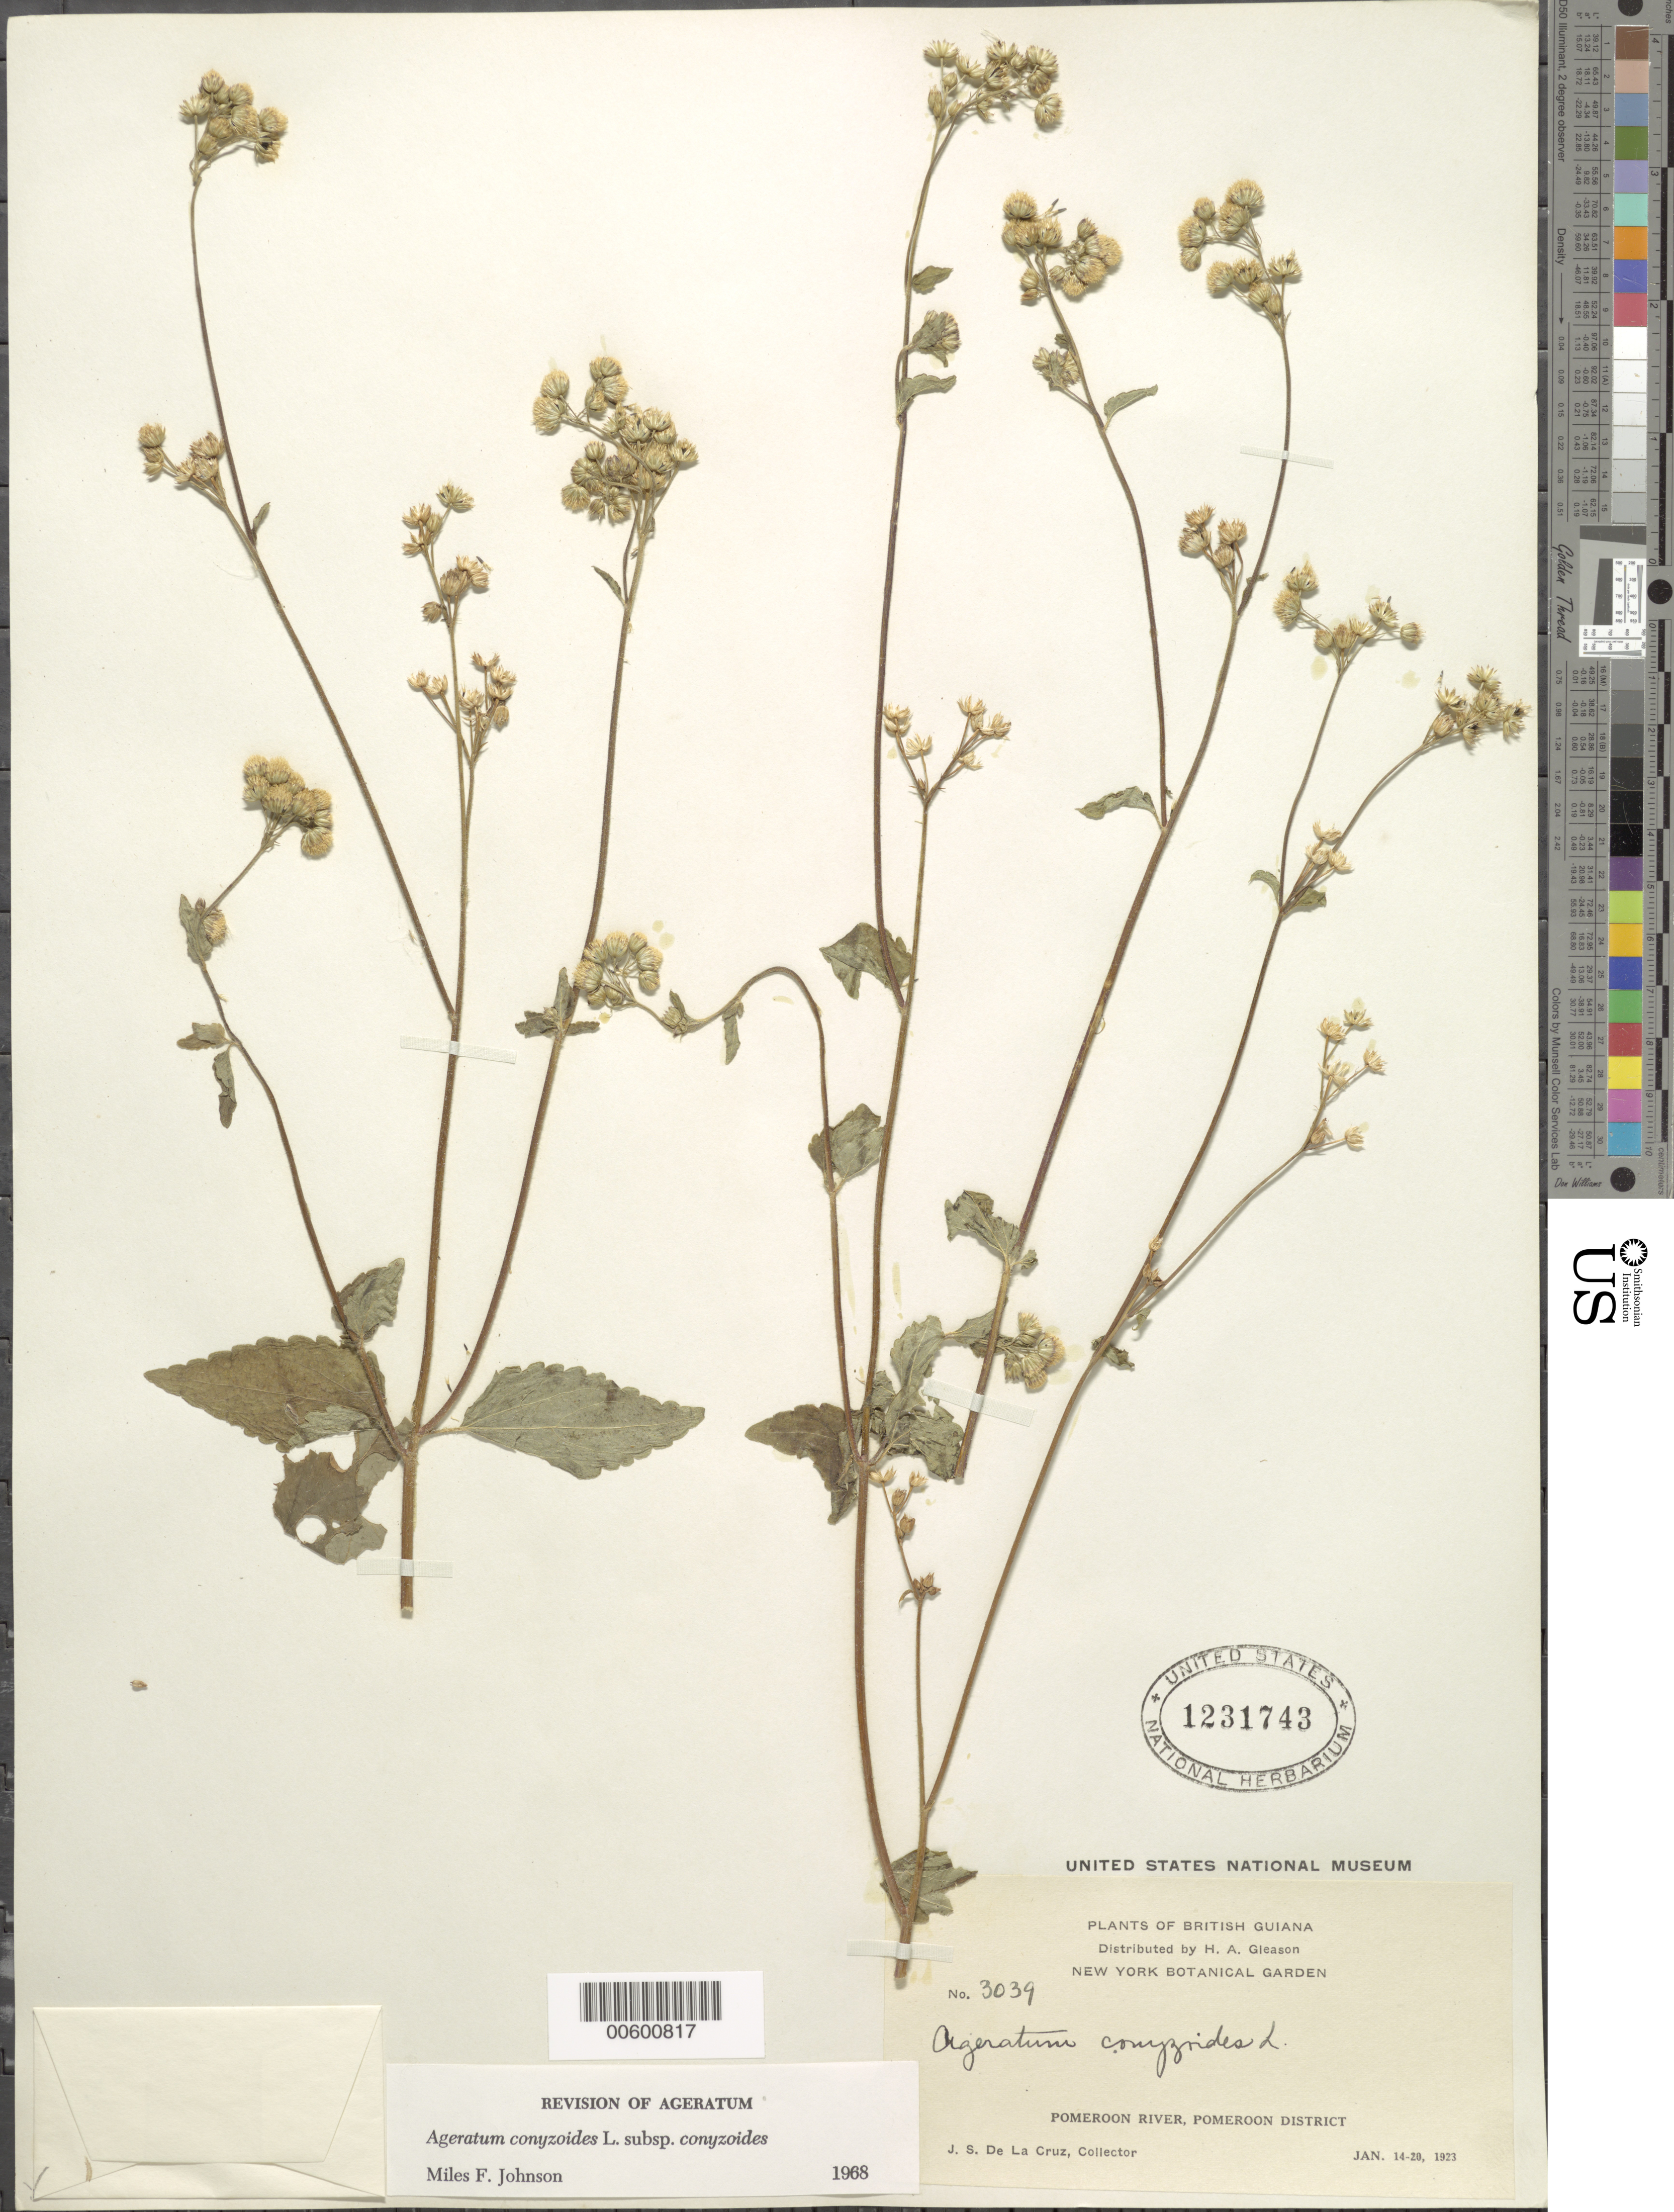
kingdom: Plantae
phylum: Tracheophyta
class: Magnoliopsida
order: Asterales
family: Asteraceae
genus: Ageratum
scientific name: Ageratum conyzoides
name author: L.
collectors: J. S. de la Cruz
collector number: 3039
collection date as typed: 14-Jan-23 to 20-Jan-23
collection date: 1923-01-14/1923-01-20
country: Guyana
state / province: Pomeroon-Supenaam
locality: Pomeroon R.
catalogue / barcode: US 1231743